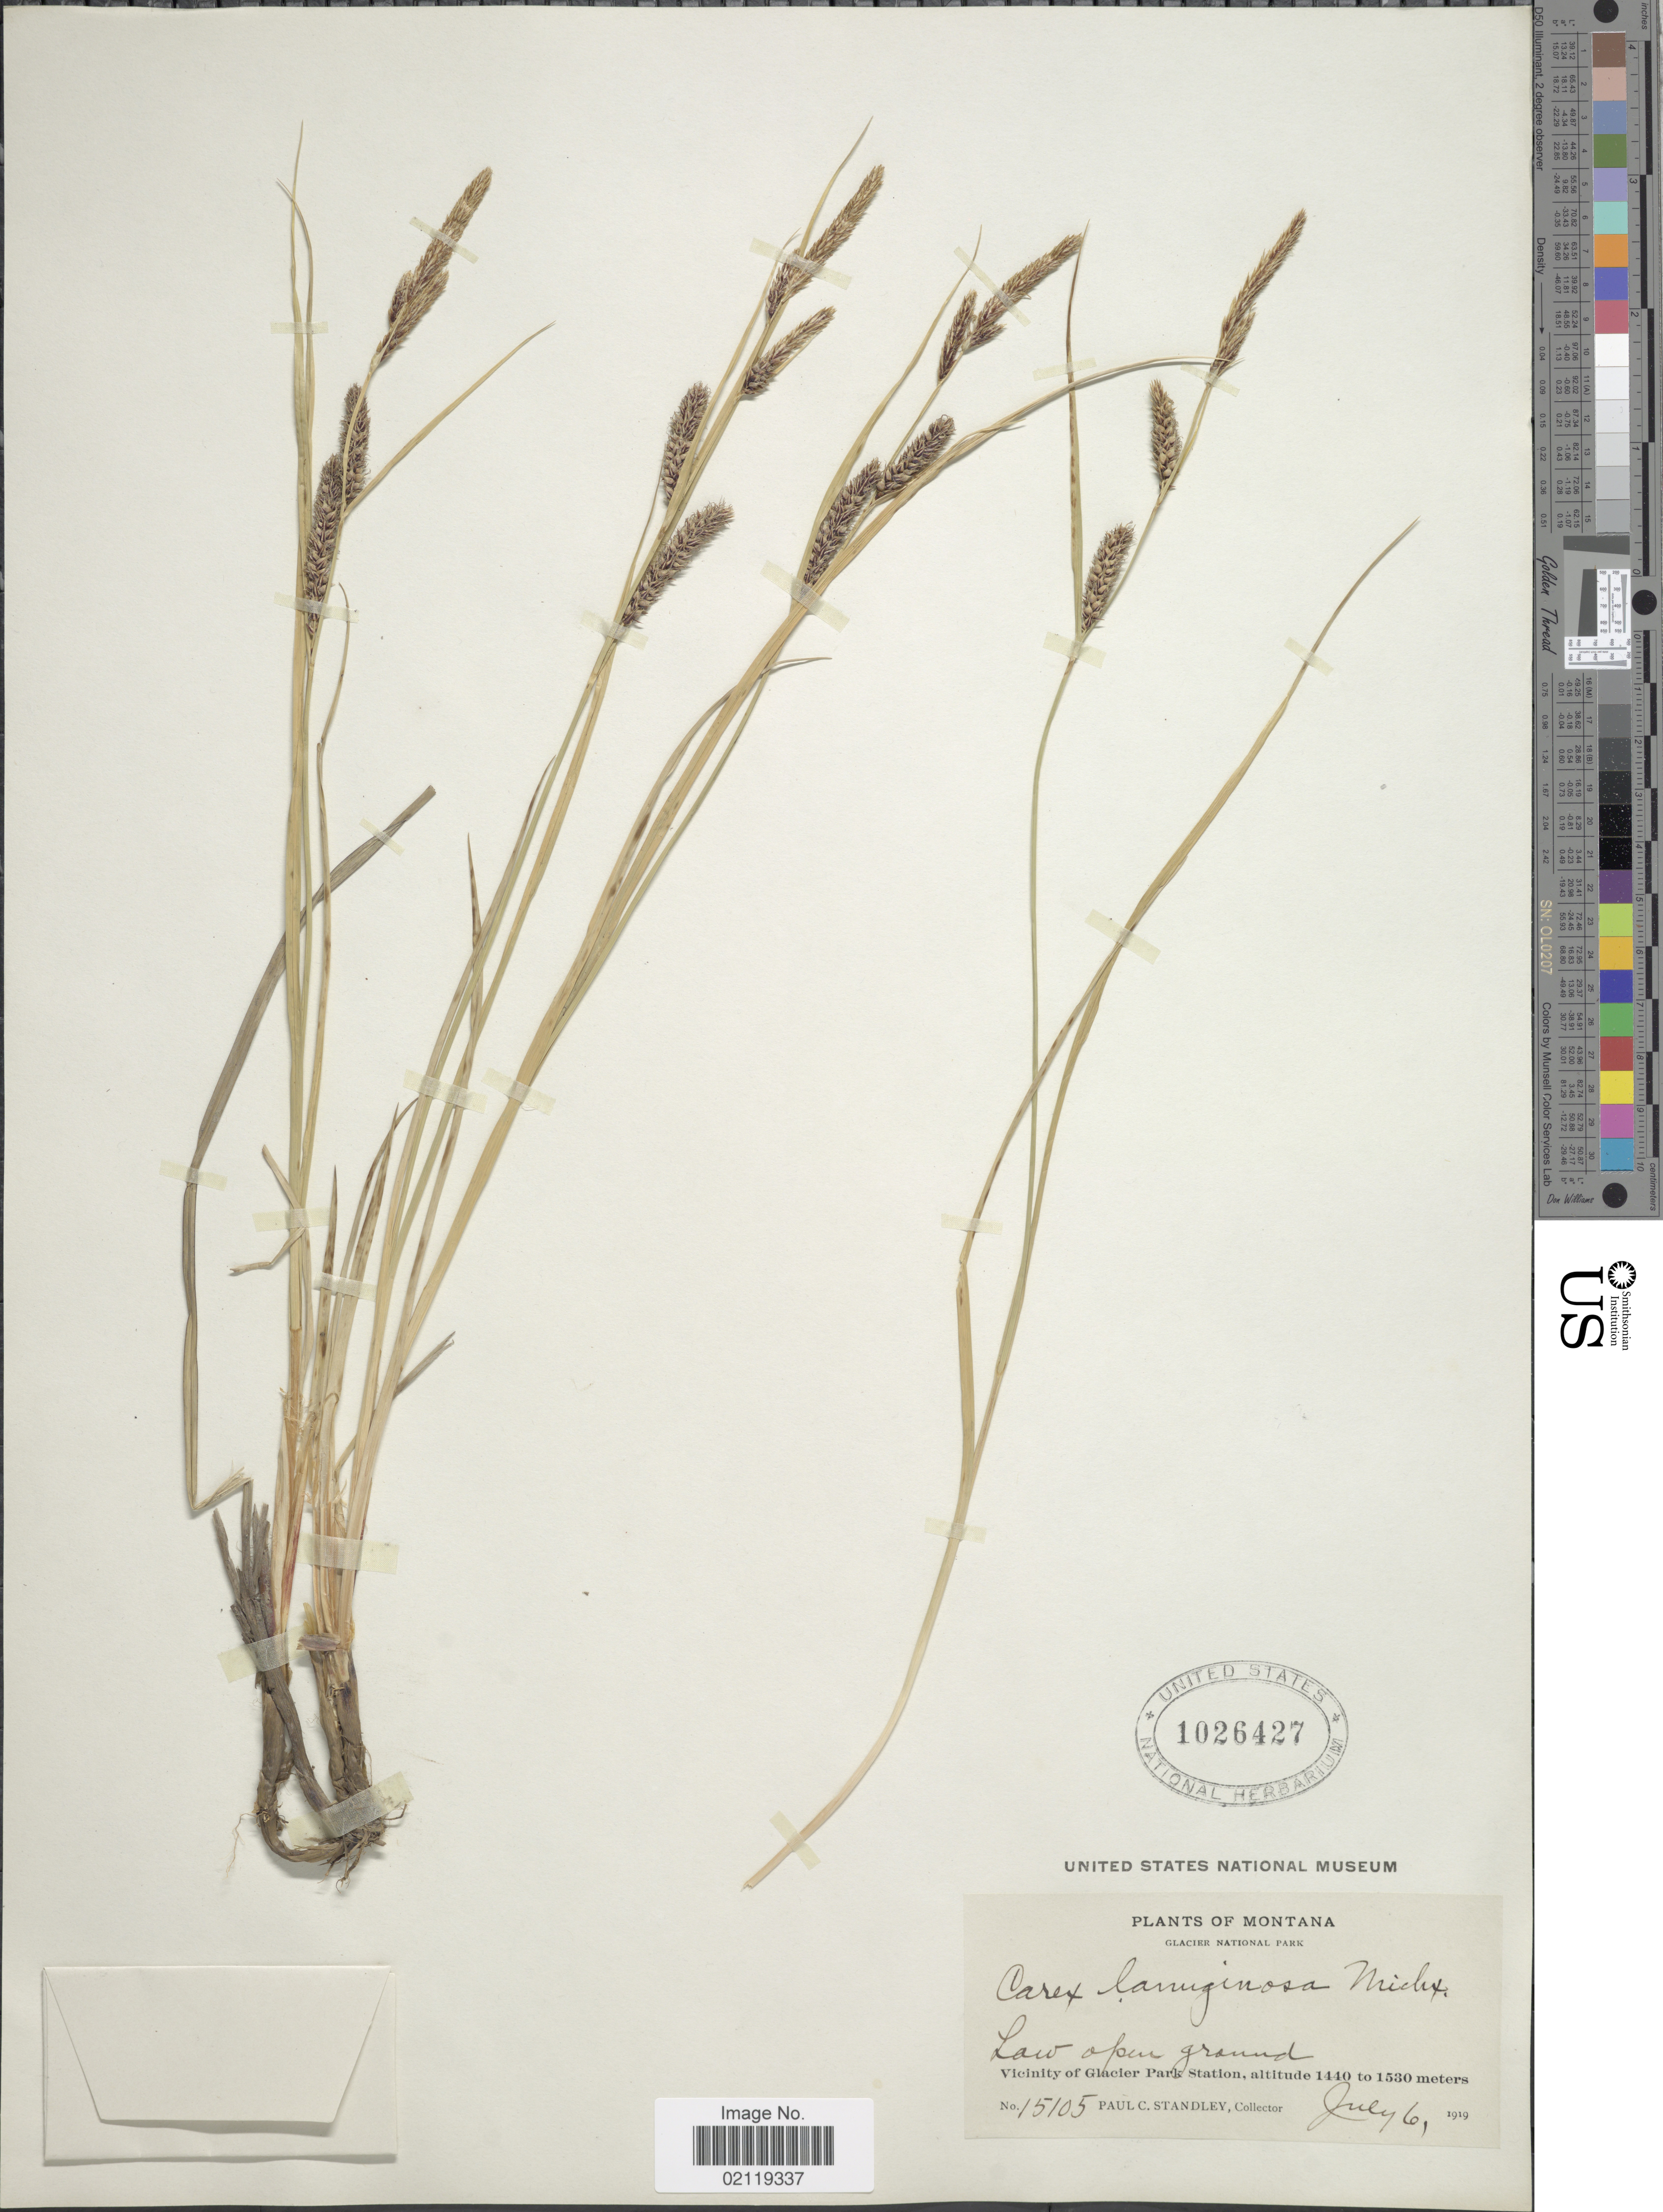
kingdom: Plantae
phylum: Tracheophyta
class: Liliopsida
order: Poales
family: Cyperaceae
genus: Carex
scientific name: Carex pellita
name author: Muhl. ex Willd.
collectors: P. C. Standley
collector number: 15105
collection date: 1919-07-06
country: United States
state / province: Montana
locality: Glacier National Park. Low open ground. Vicinity of Glacier Park Station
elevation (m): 1440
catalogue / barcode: US 1026427